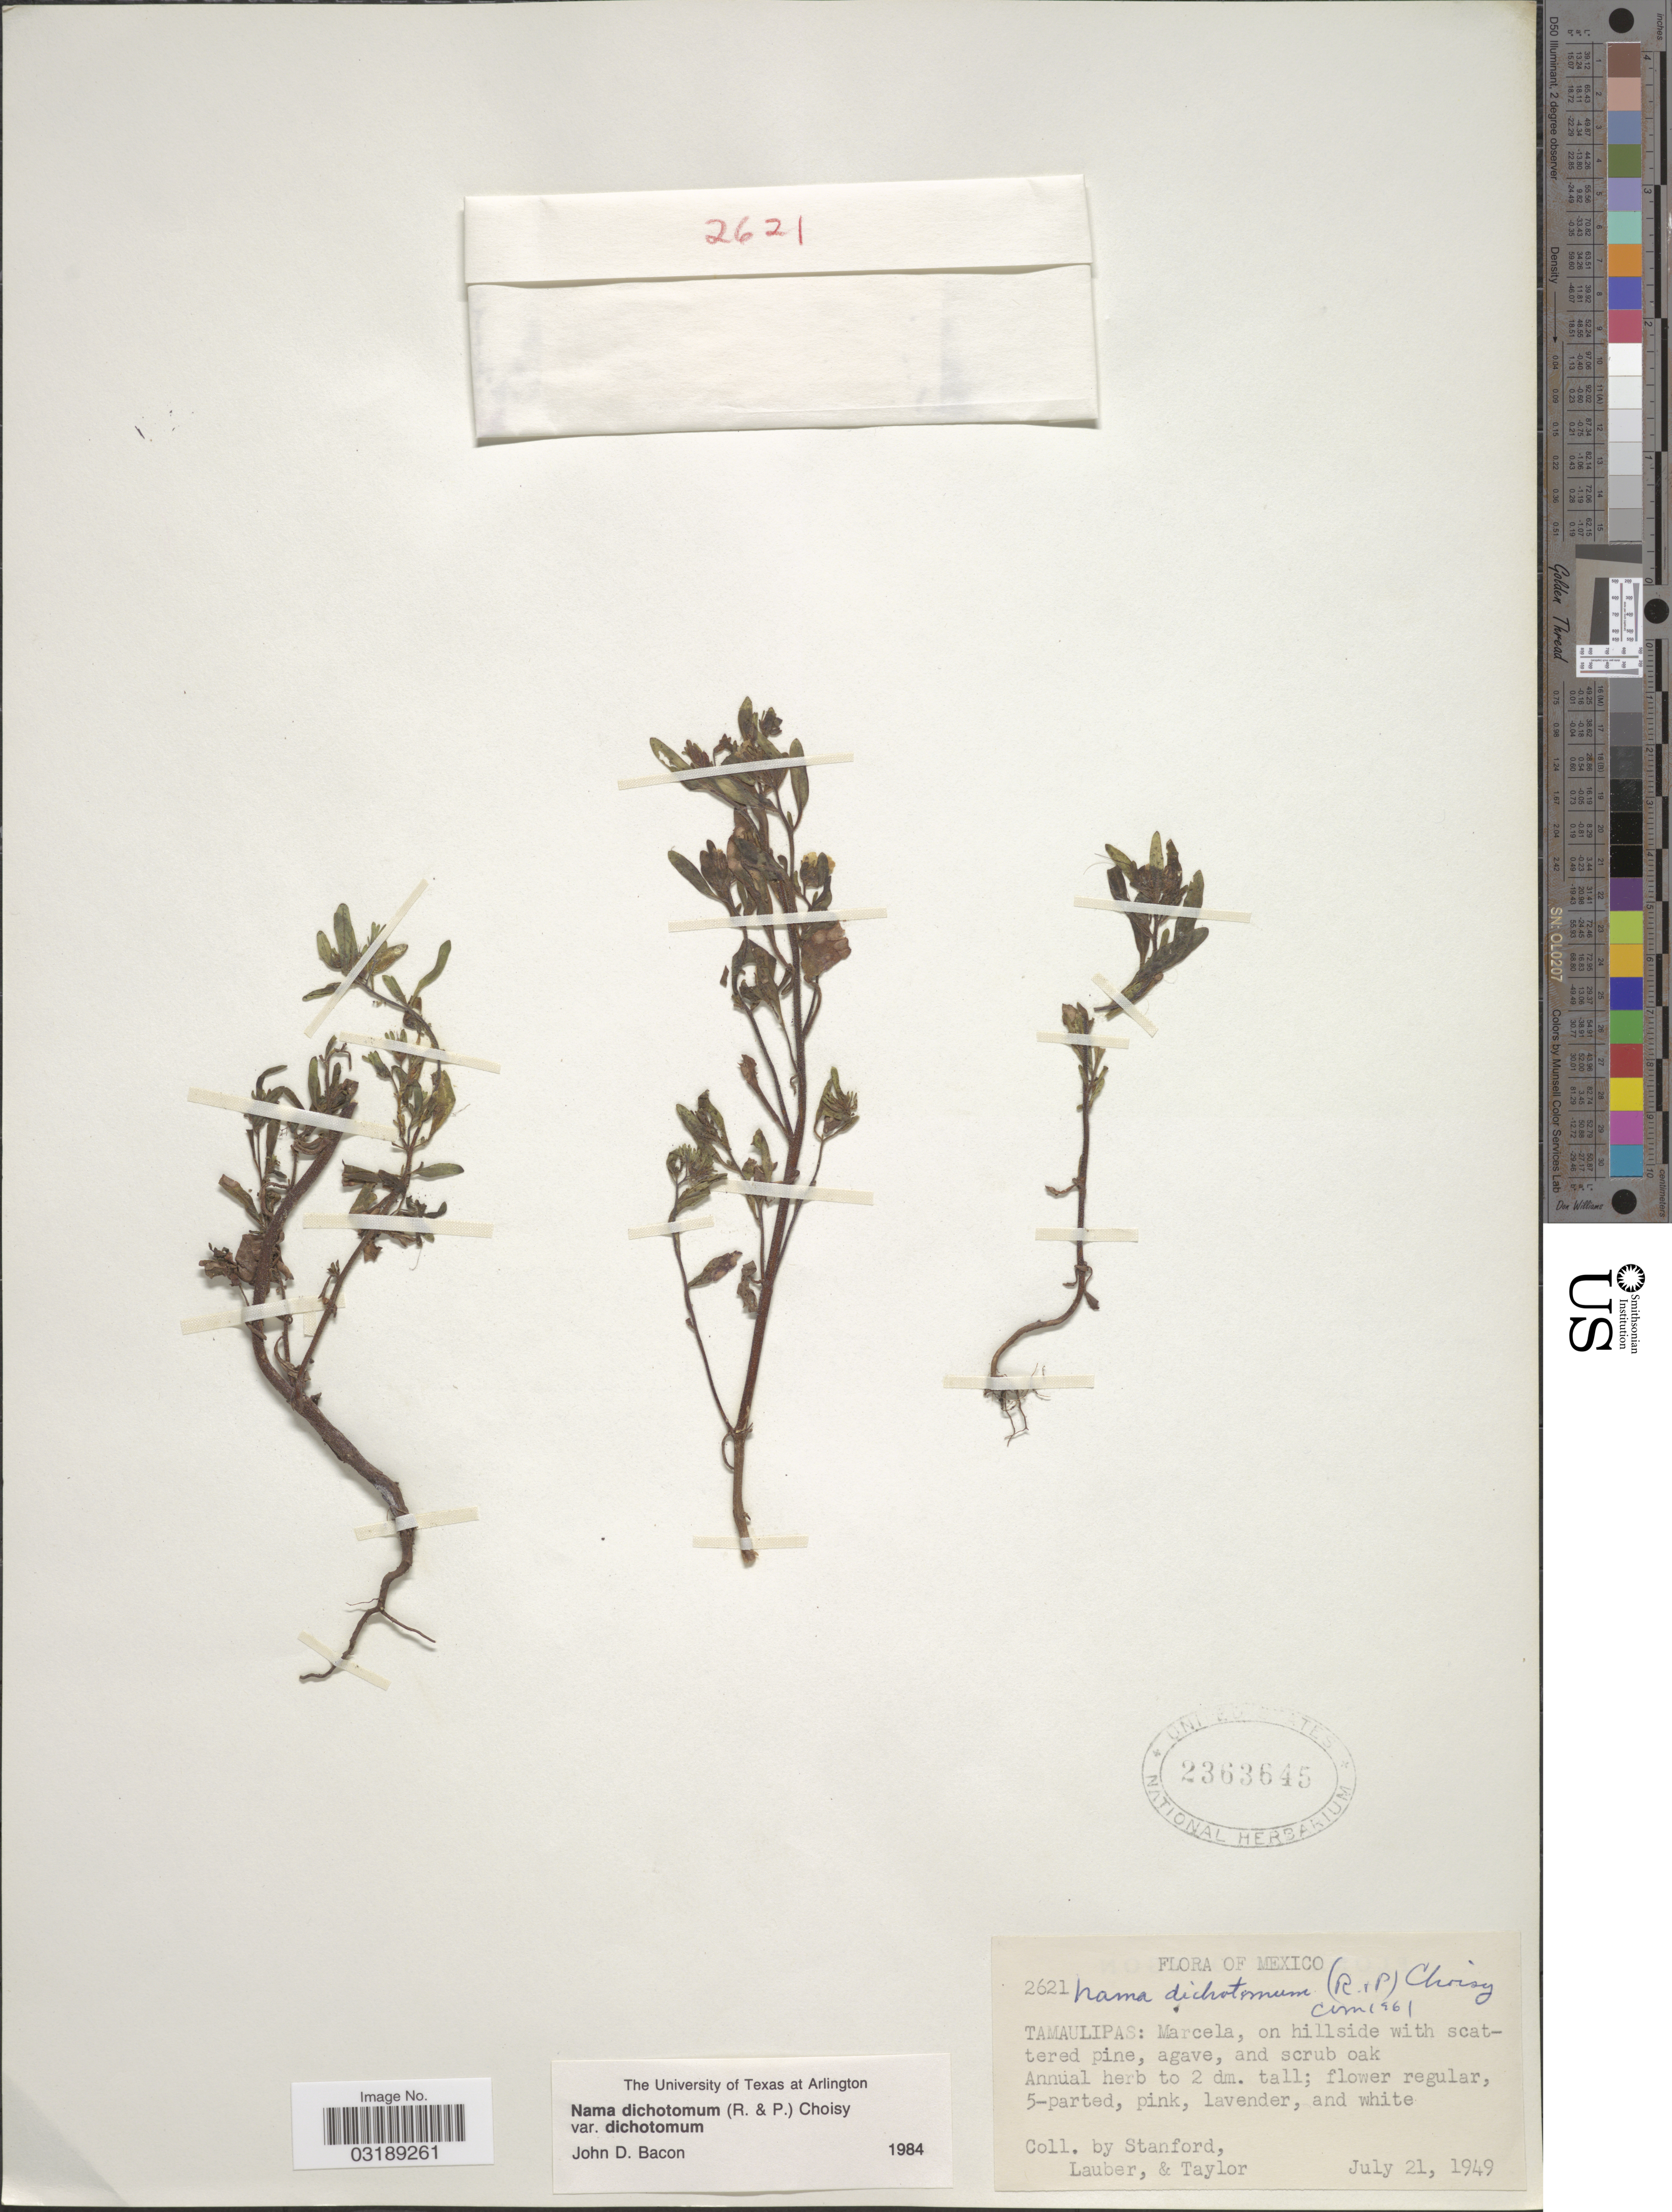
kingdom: Plantae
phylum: Tracheophyta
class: Magnoliopsida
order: Boraginales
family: Namaceae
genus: Nama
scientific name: Nama dichotoma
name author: (Ruiz & Pav.) Choisy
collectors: -. Stanford, -. Lauber & -. Taylor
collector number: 2621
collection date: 1949-07-21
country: Mexico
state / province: Tamaulipas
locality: Marcela, on hillside with scattered pine, agave, and scrub oak.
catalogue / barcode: US 2363645